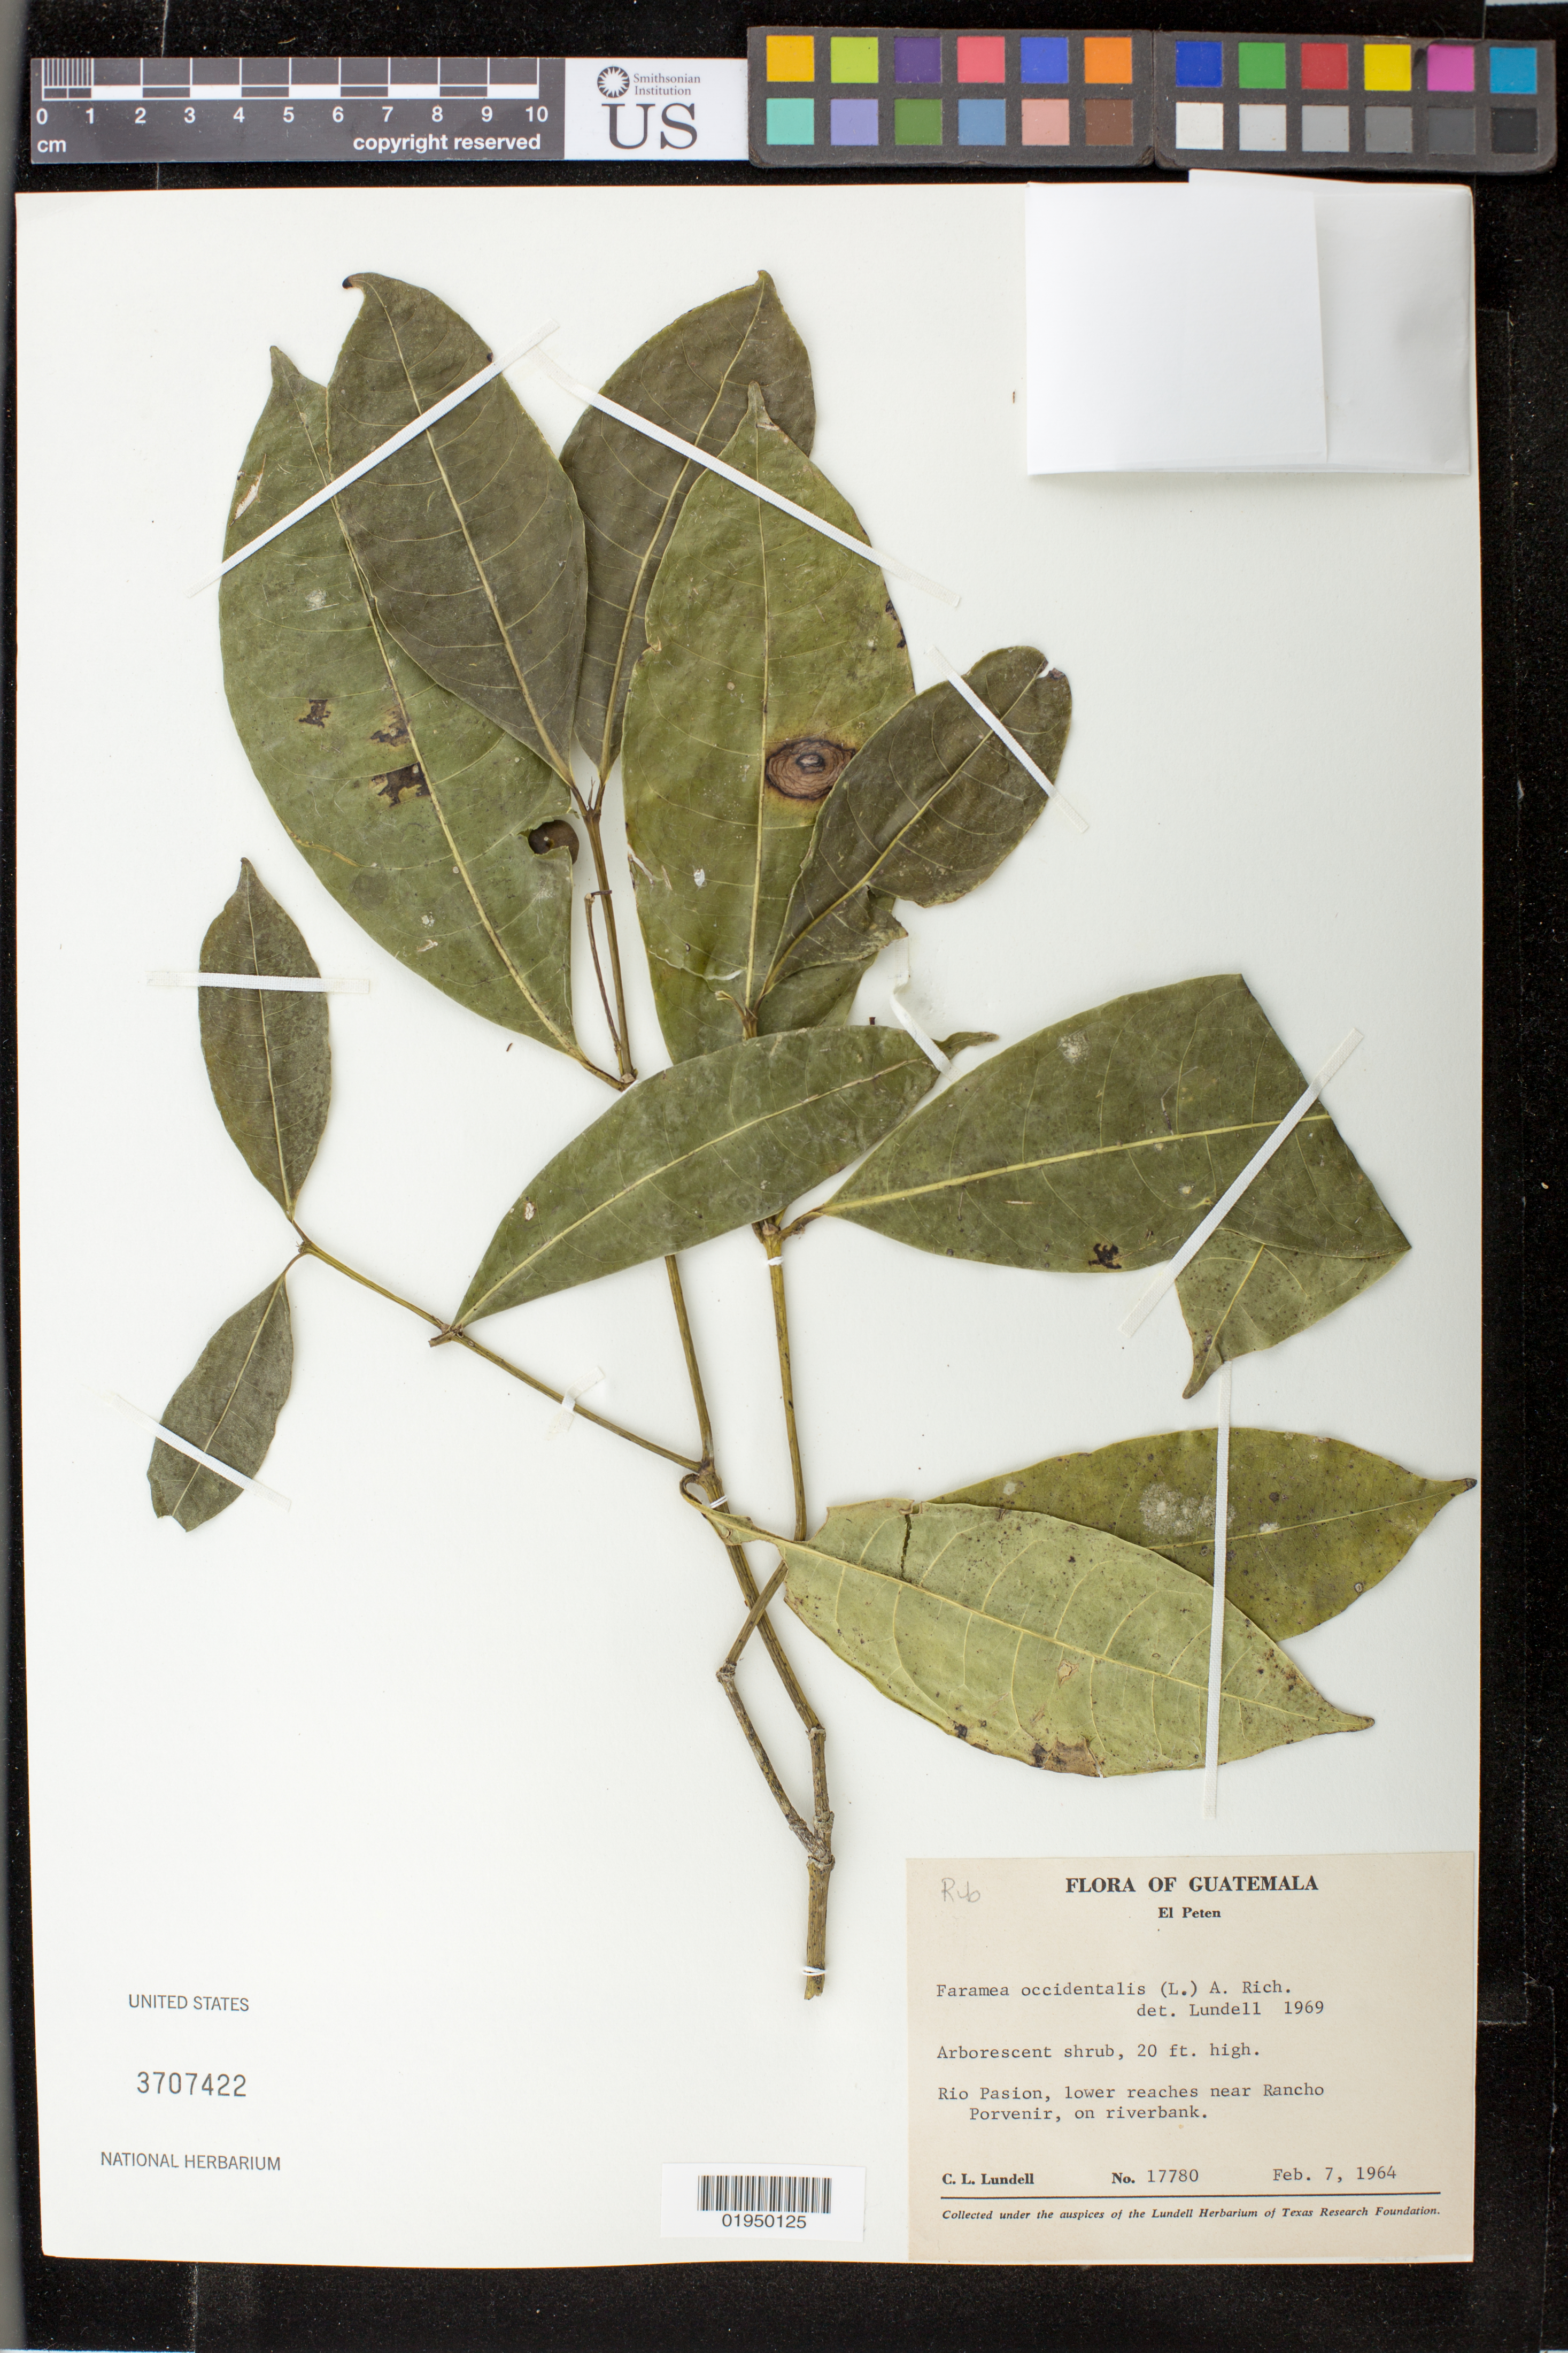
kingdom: Plantae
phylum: Tracheophyta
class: Magnoliopsida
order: Gentianales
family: Rubiaceae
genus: Faramea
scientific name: Faramea occidentalis subsp. occidentalis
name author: (L.) A. Rich.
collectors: C. L. Lundell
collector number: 17780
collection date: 1964-02-07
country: Guatemala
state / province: El Petén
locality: Rio Pasion. lower reaches near rancho Porvenir, on riverbank.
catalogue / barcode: US 3707422